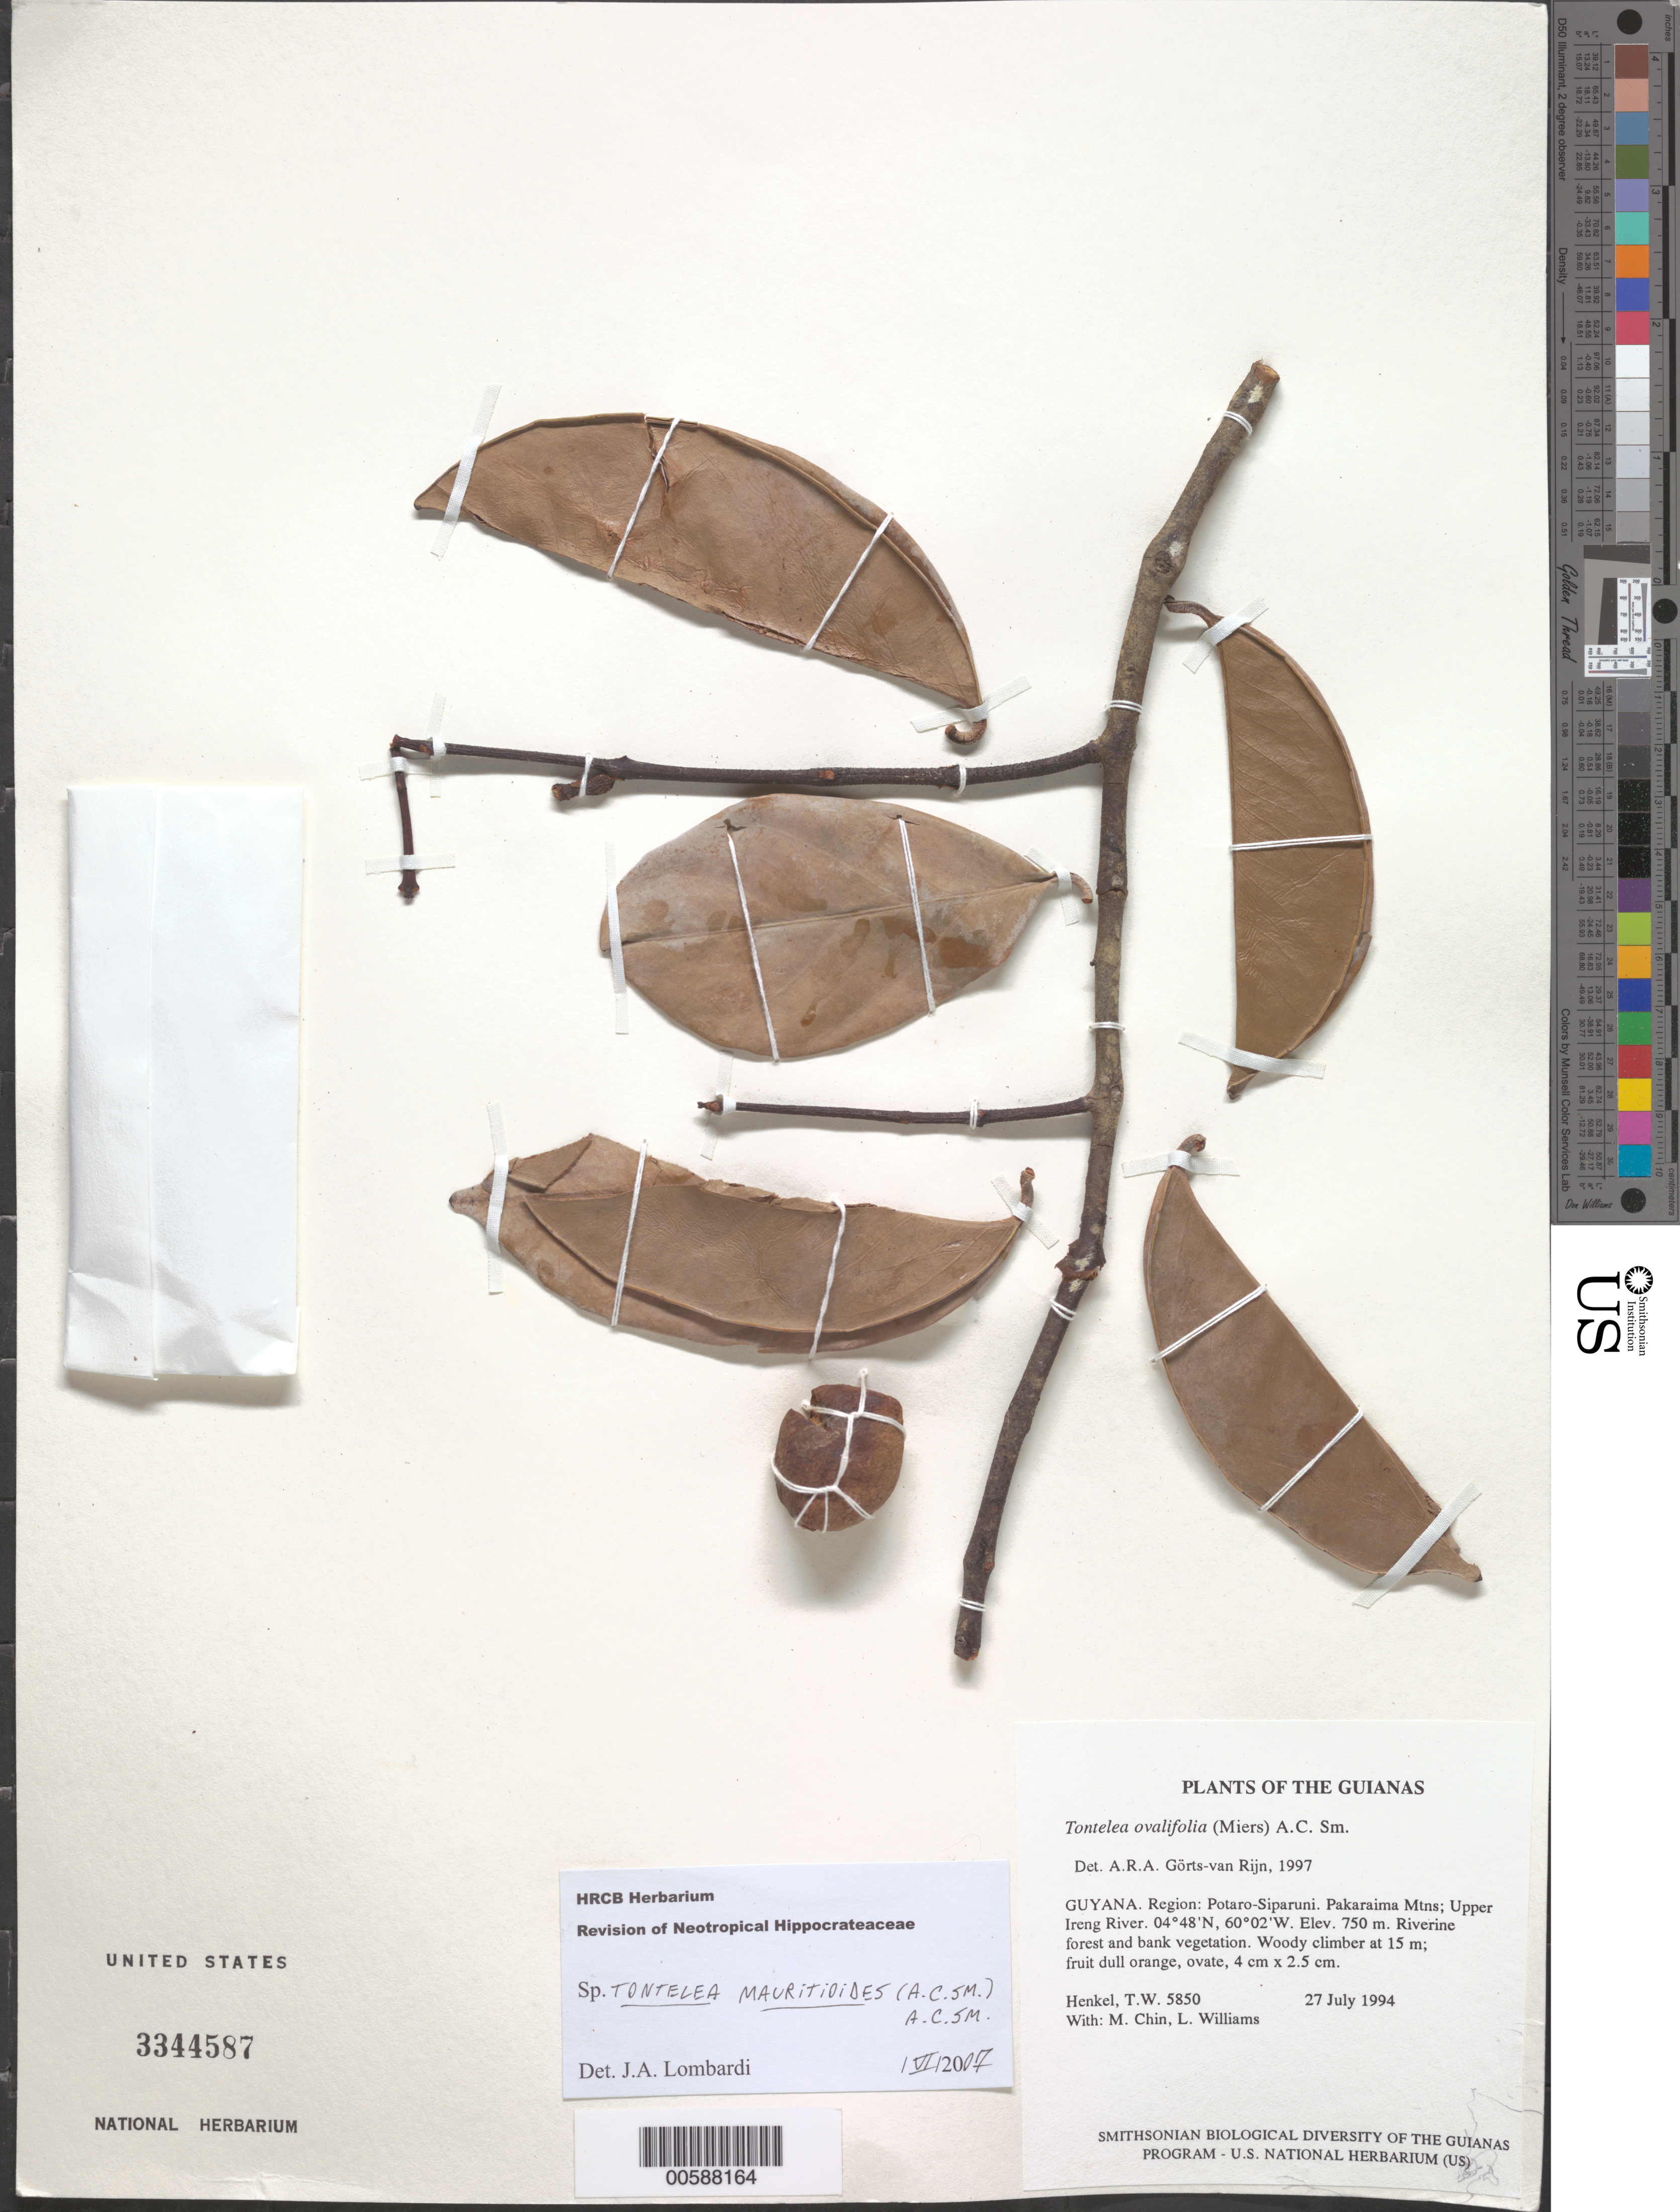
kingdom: Plantae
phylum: Tracheophyta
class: Magnoliopsida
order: Celastrales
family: Celastraceae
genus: Tontelea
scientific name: Tontelea mauritioides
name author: (A.C. Sm.) A.C. Sm.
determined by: Lombardi, Julio A.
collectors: T. Henkel, M. Chin & L. Williams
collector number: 5850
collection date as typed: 27 July 1994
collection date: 1994-07-27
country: Guyana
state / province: Potaro-Siparuni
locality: Pakaraima Mtns; Upper Ireng River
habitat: Riverine forest and bank vegetation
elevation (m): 750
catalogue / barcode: US 3344587